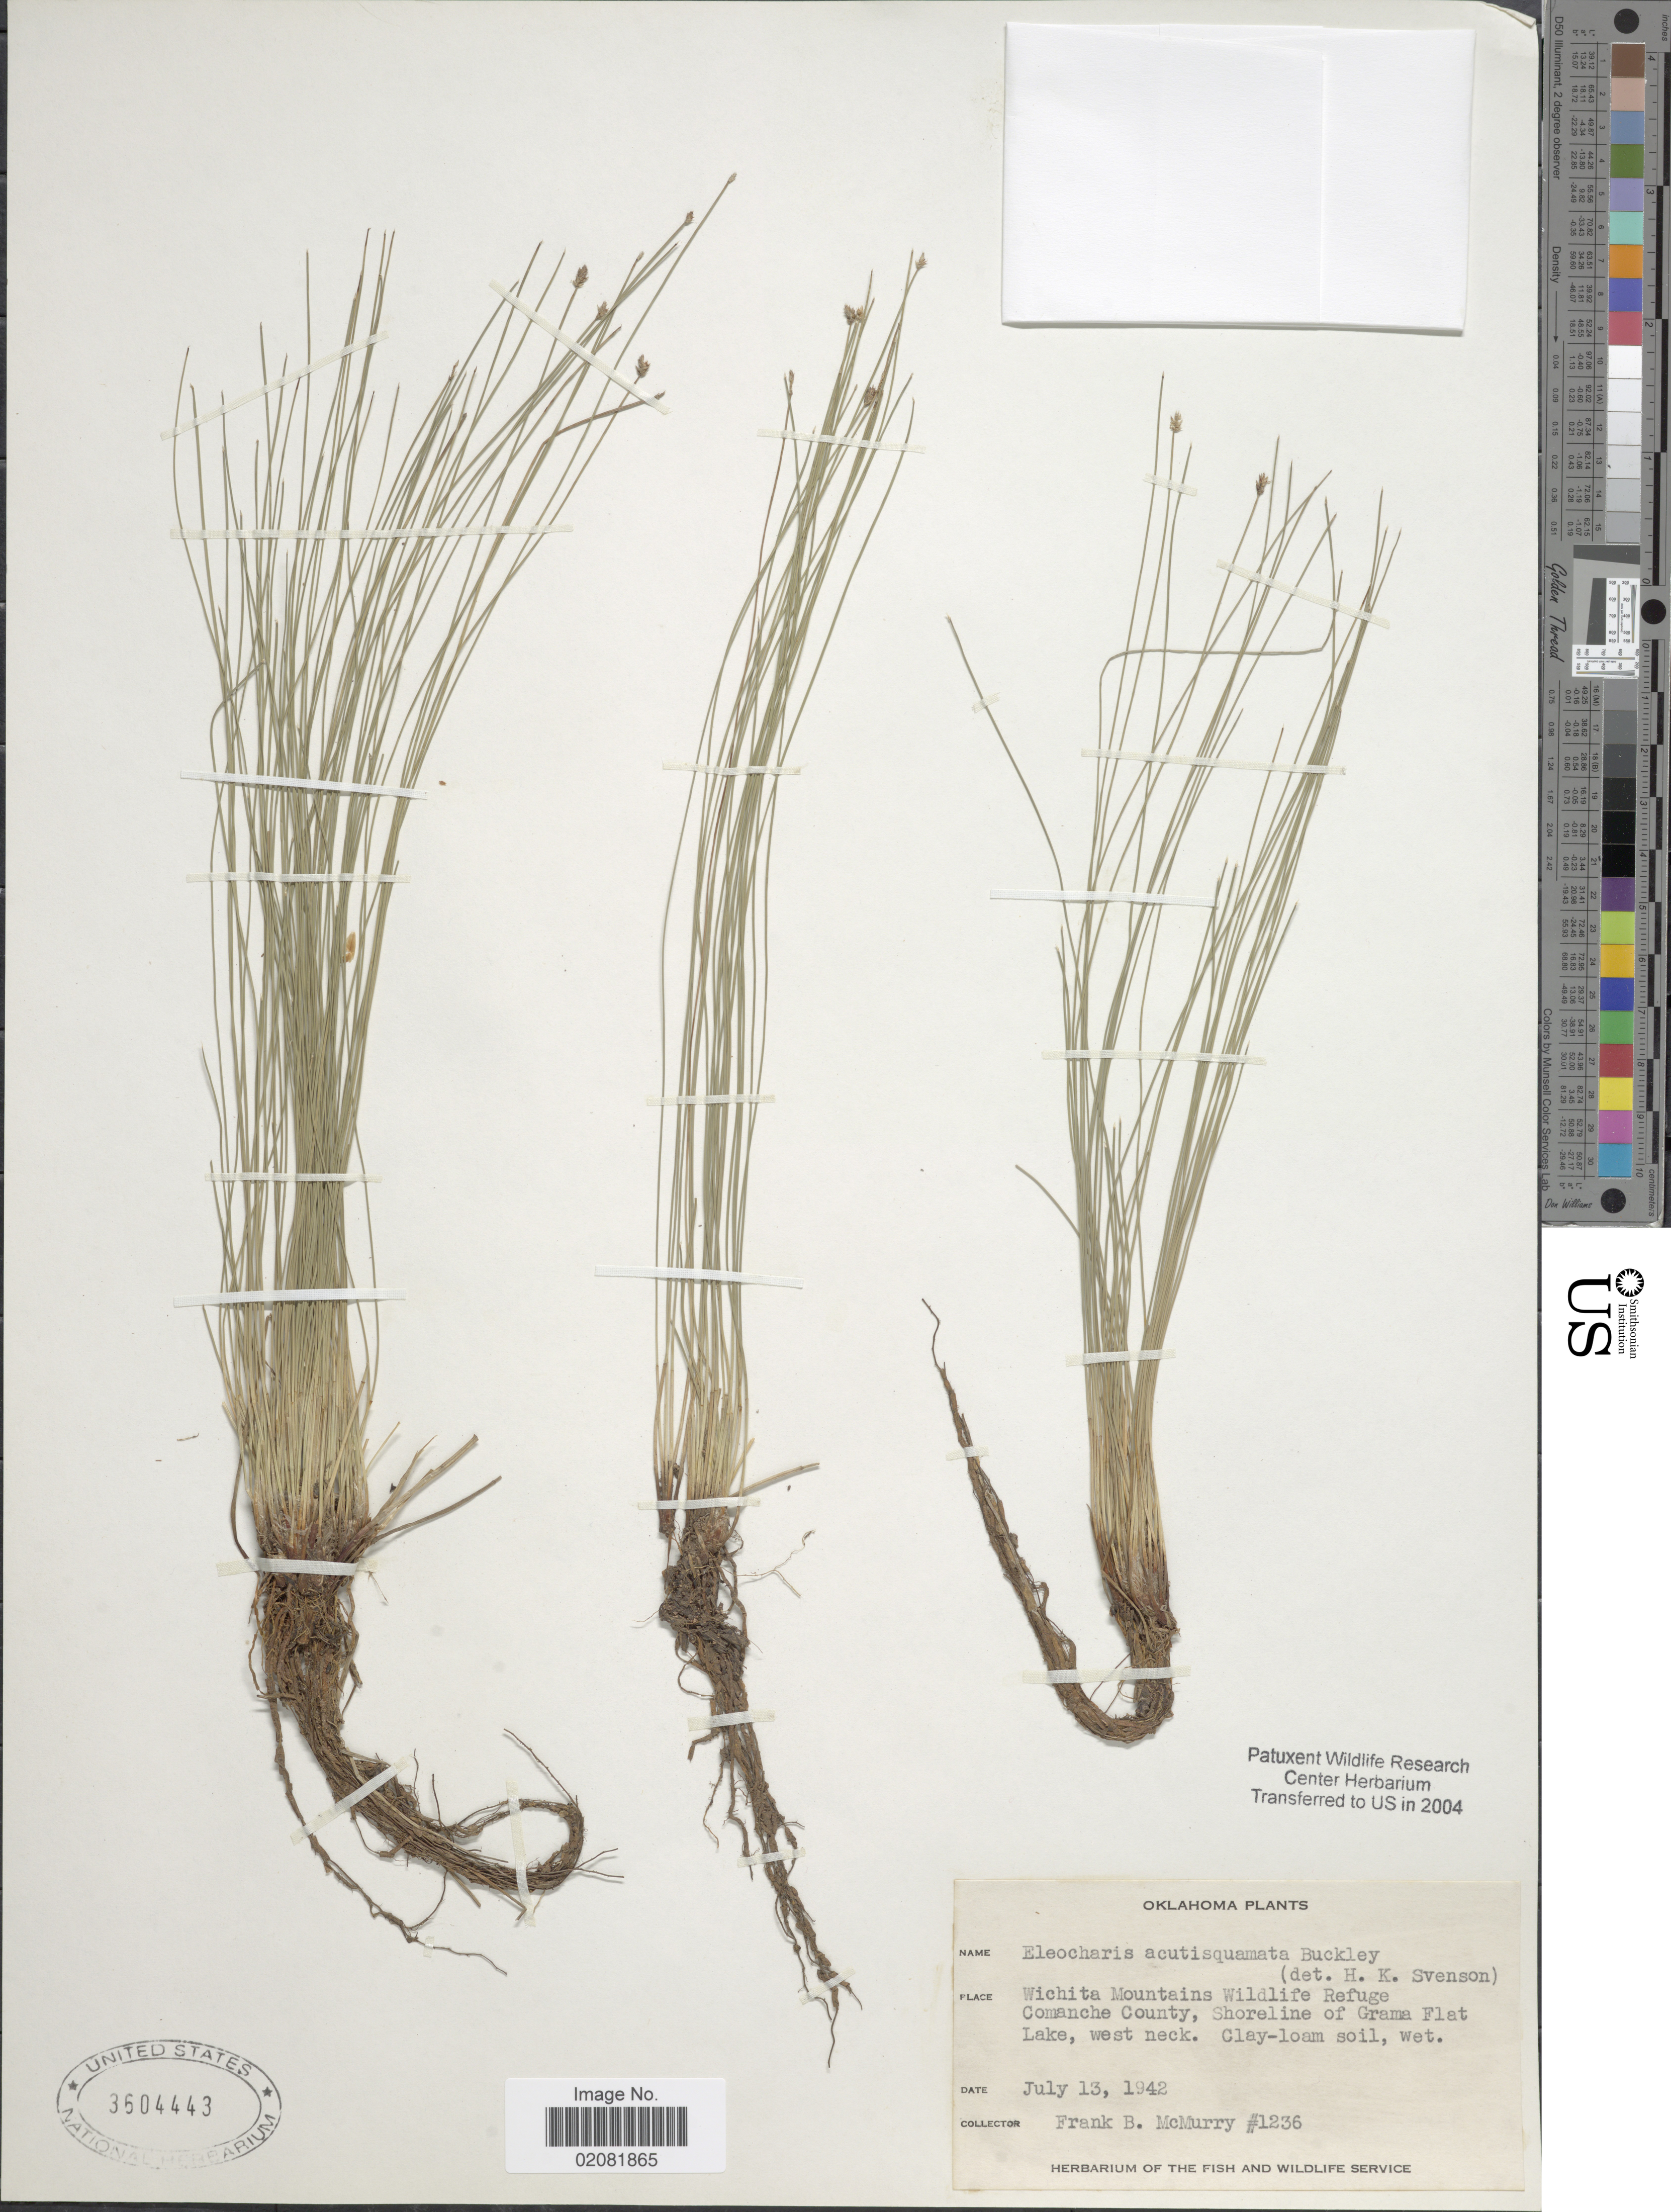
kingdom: Plantae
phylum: Tracheophyta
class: Liliopsida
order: Poales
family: Cyperaceae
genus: Eleocharis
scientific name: Eleocharis acutisquamata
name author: Buckley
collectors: F. B. McMurry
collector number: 1236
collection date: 1942-07-13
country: United States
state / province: Oklahoma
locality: Wichita Mountains Wildlife Refuge, Comanche County, Shoreline of Grama Flat Lake, west neck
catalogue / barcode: US 3604443